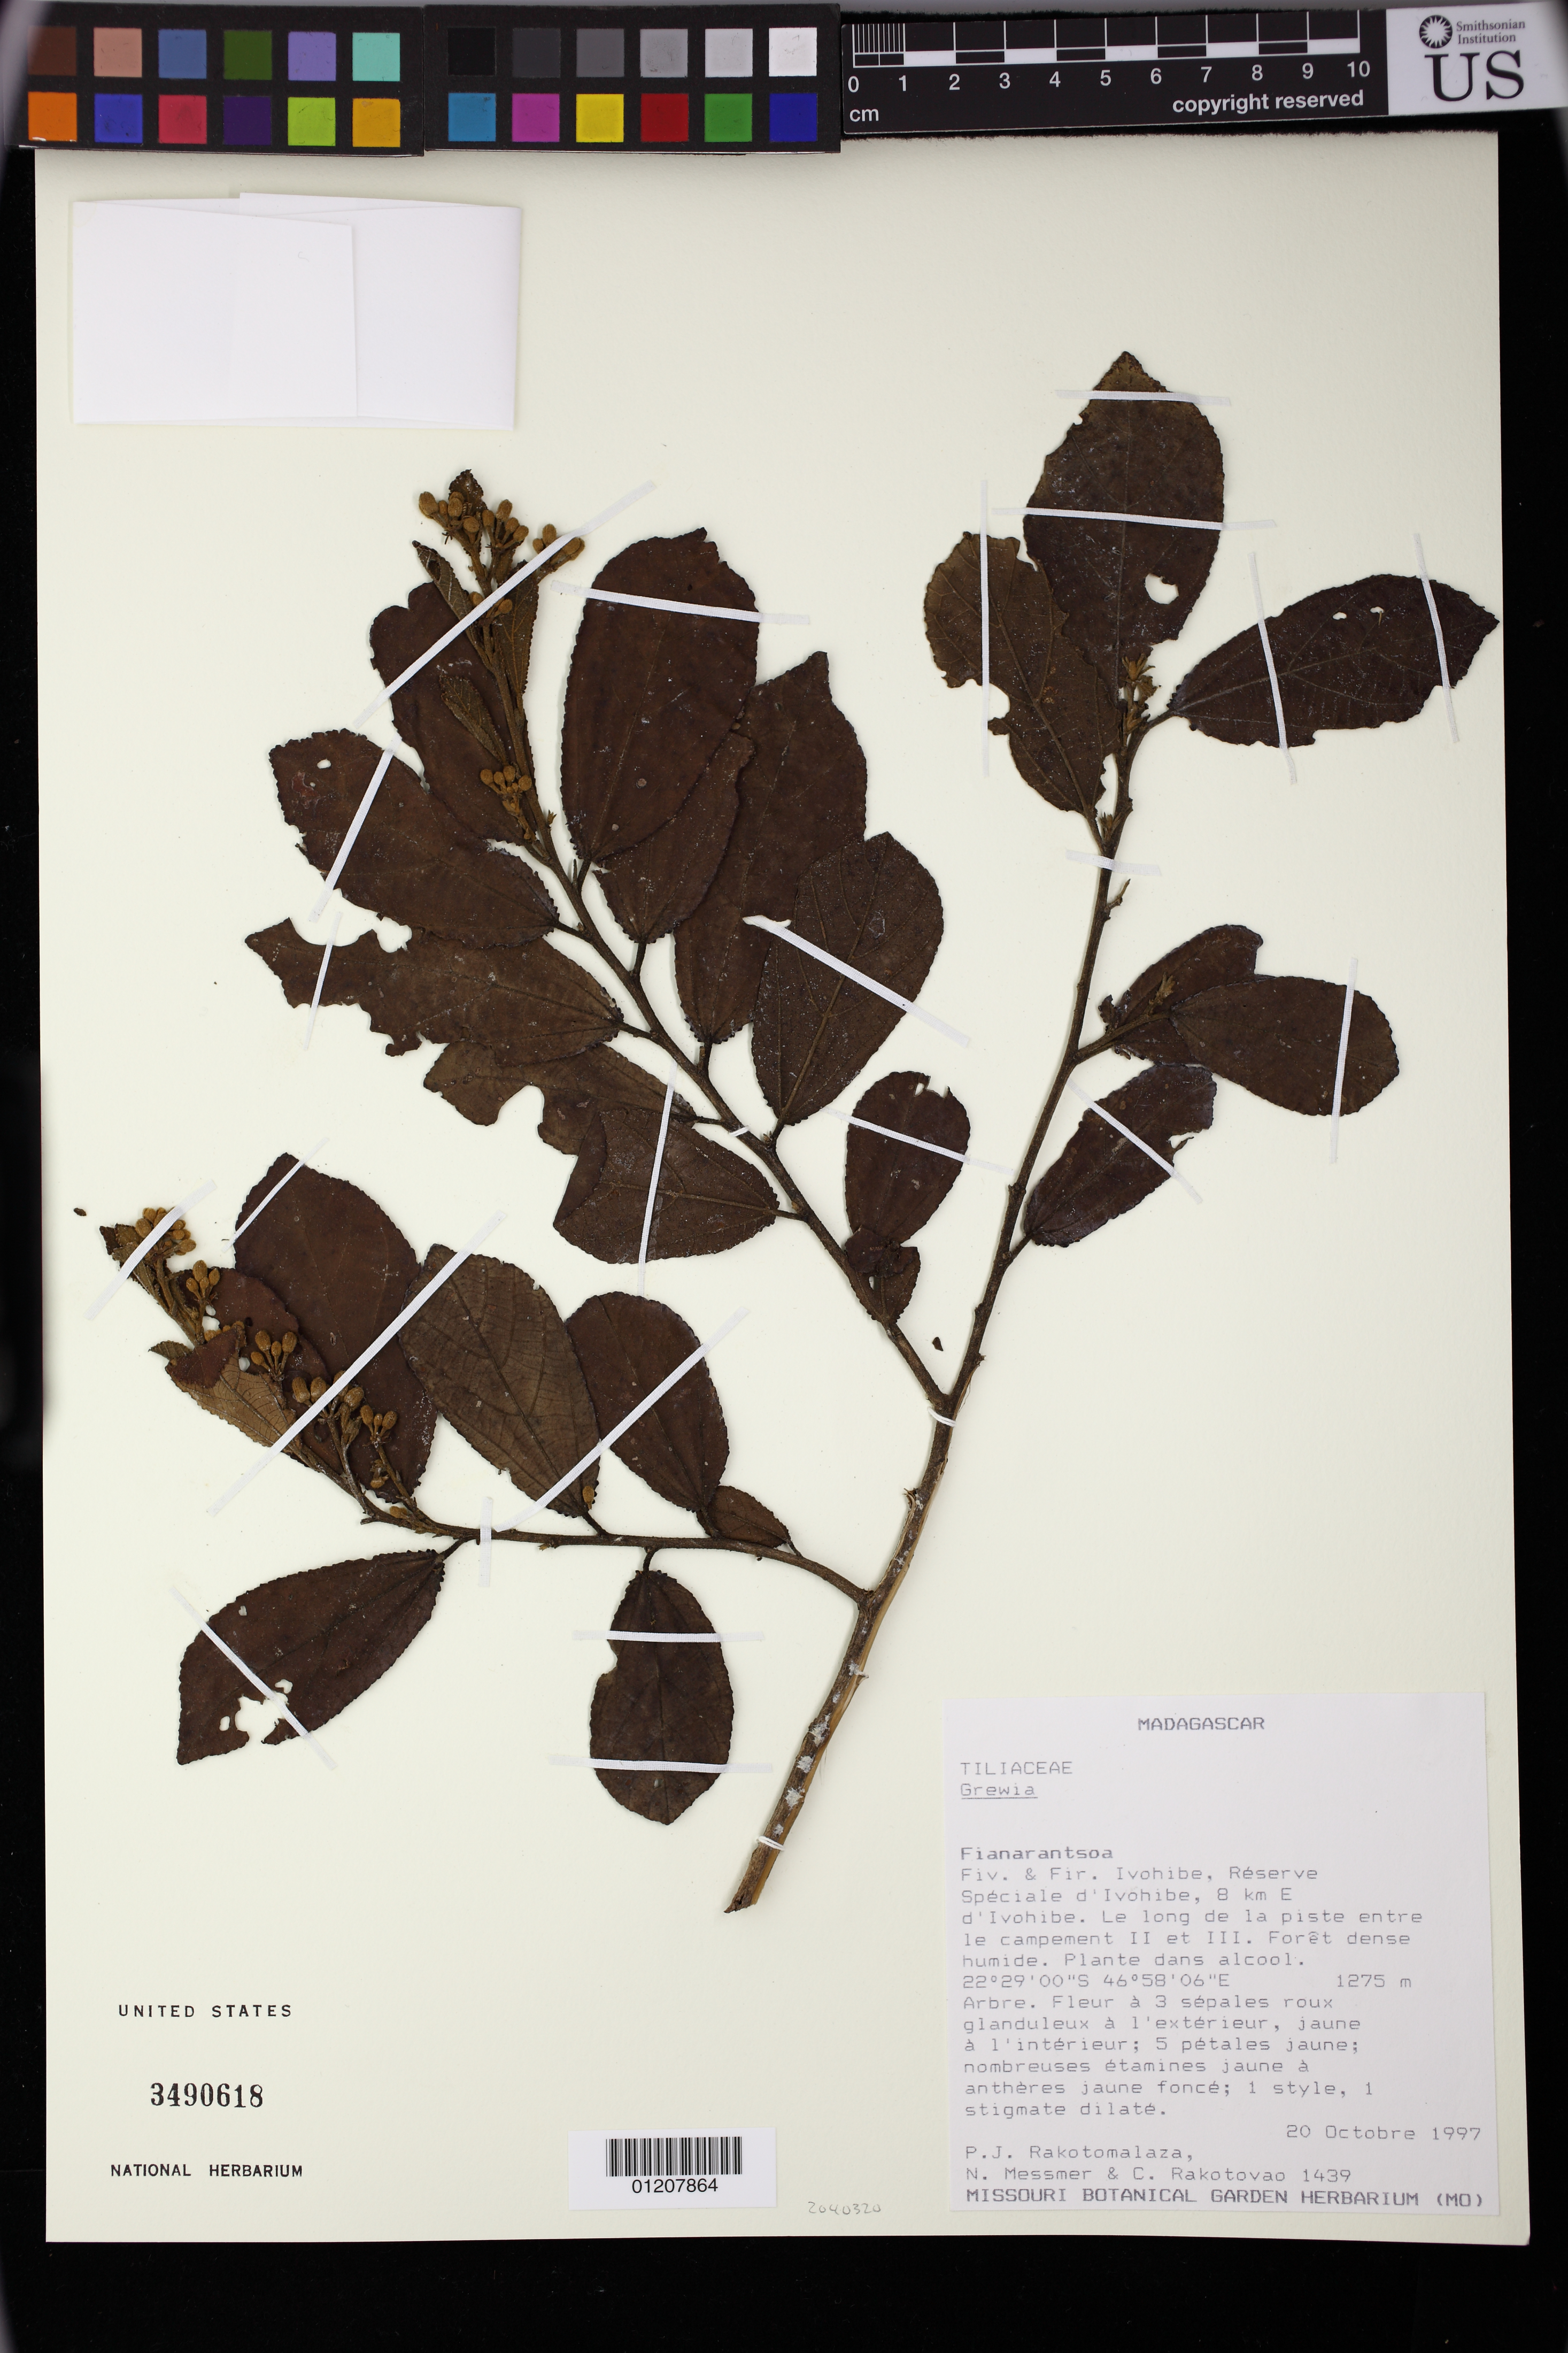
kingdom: Plantae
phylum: Tracheophyta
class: Magnoliopsida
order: Malvales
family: Malvaceae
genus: Grewia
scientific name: Grewia sp.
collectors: P. J. Rakotomalaza, N. Messmer & C. Rakotovao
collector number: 1439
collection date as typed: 20 Oct 1997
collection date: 1997-10-20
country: Madagascar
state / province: Ihorombe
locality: Fianarantsoa. Fiv. & Fir. Ivohibe, Réserve Spéciale d'Ivohibe, 8 km E d'Ivohibe. Le long de la piste entre le campement II et III. Forêt dense humide.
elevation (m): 1275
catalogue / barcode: US 3490618